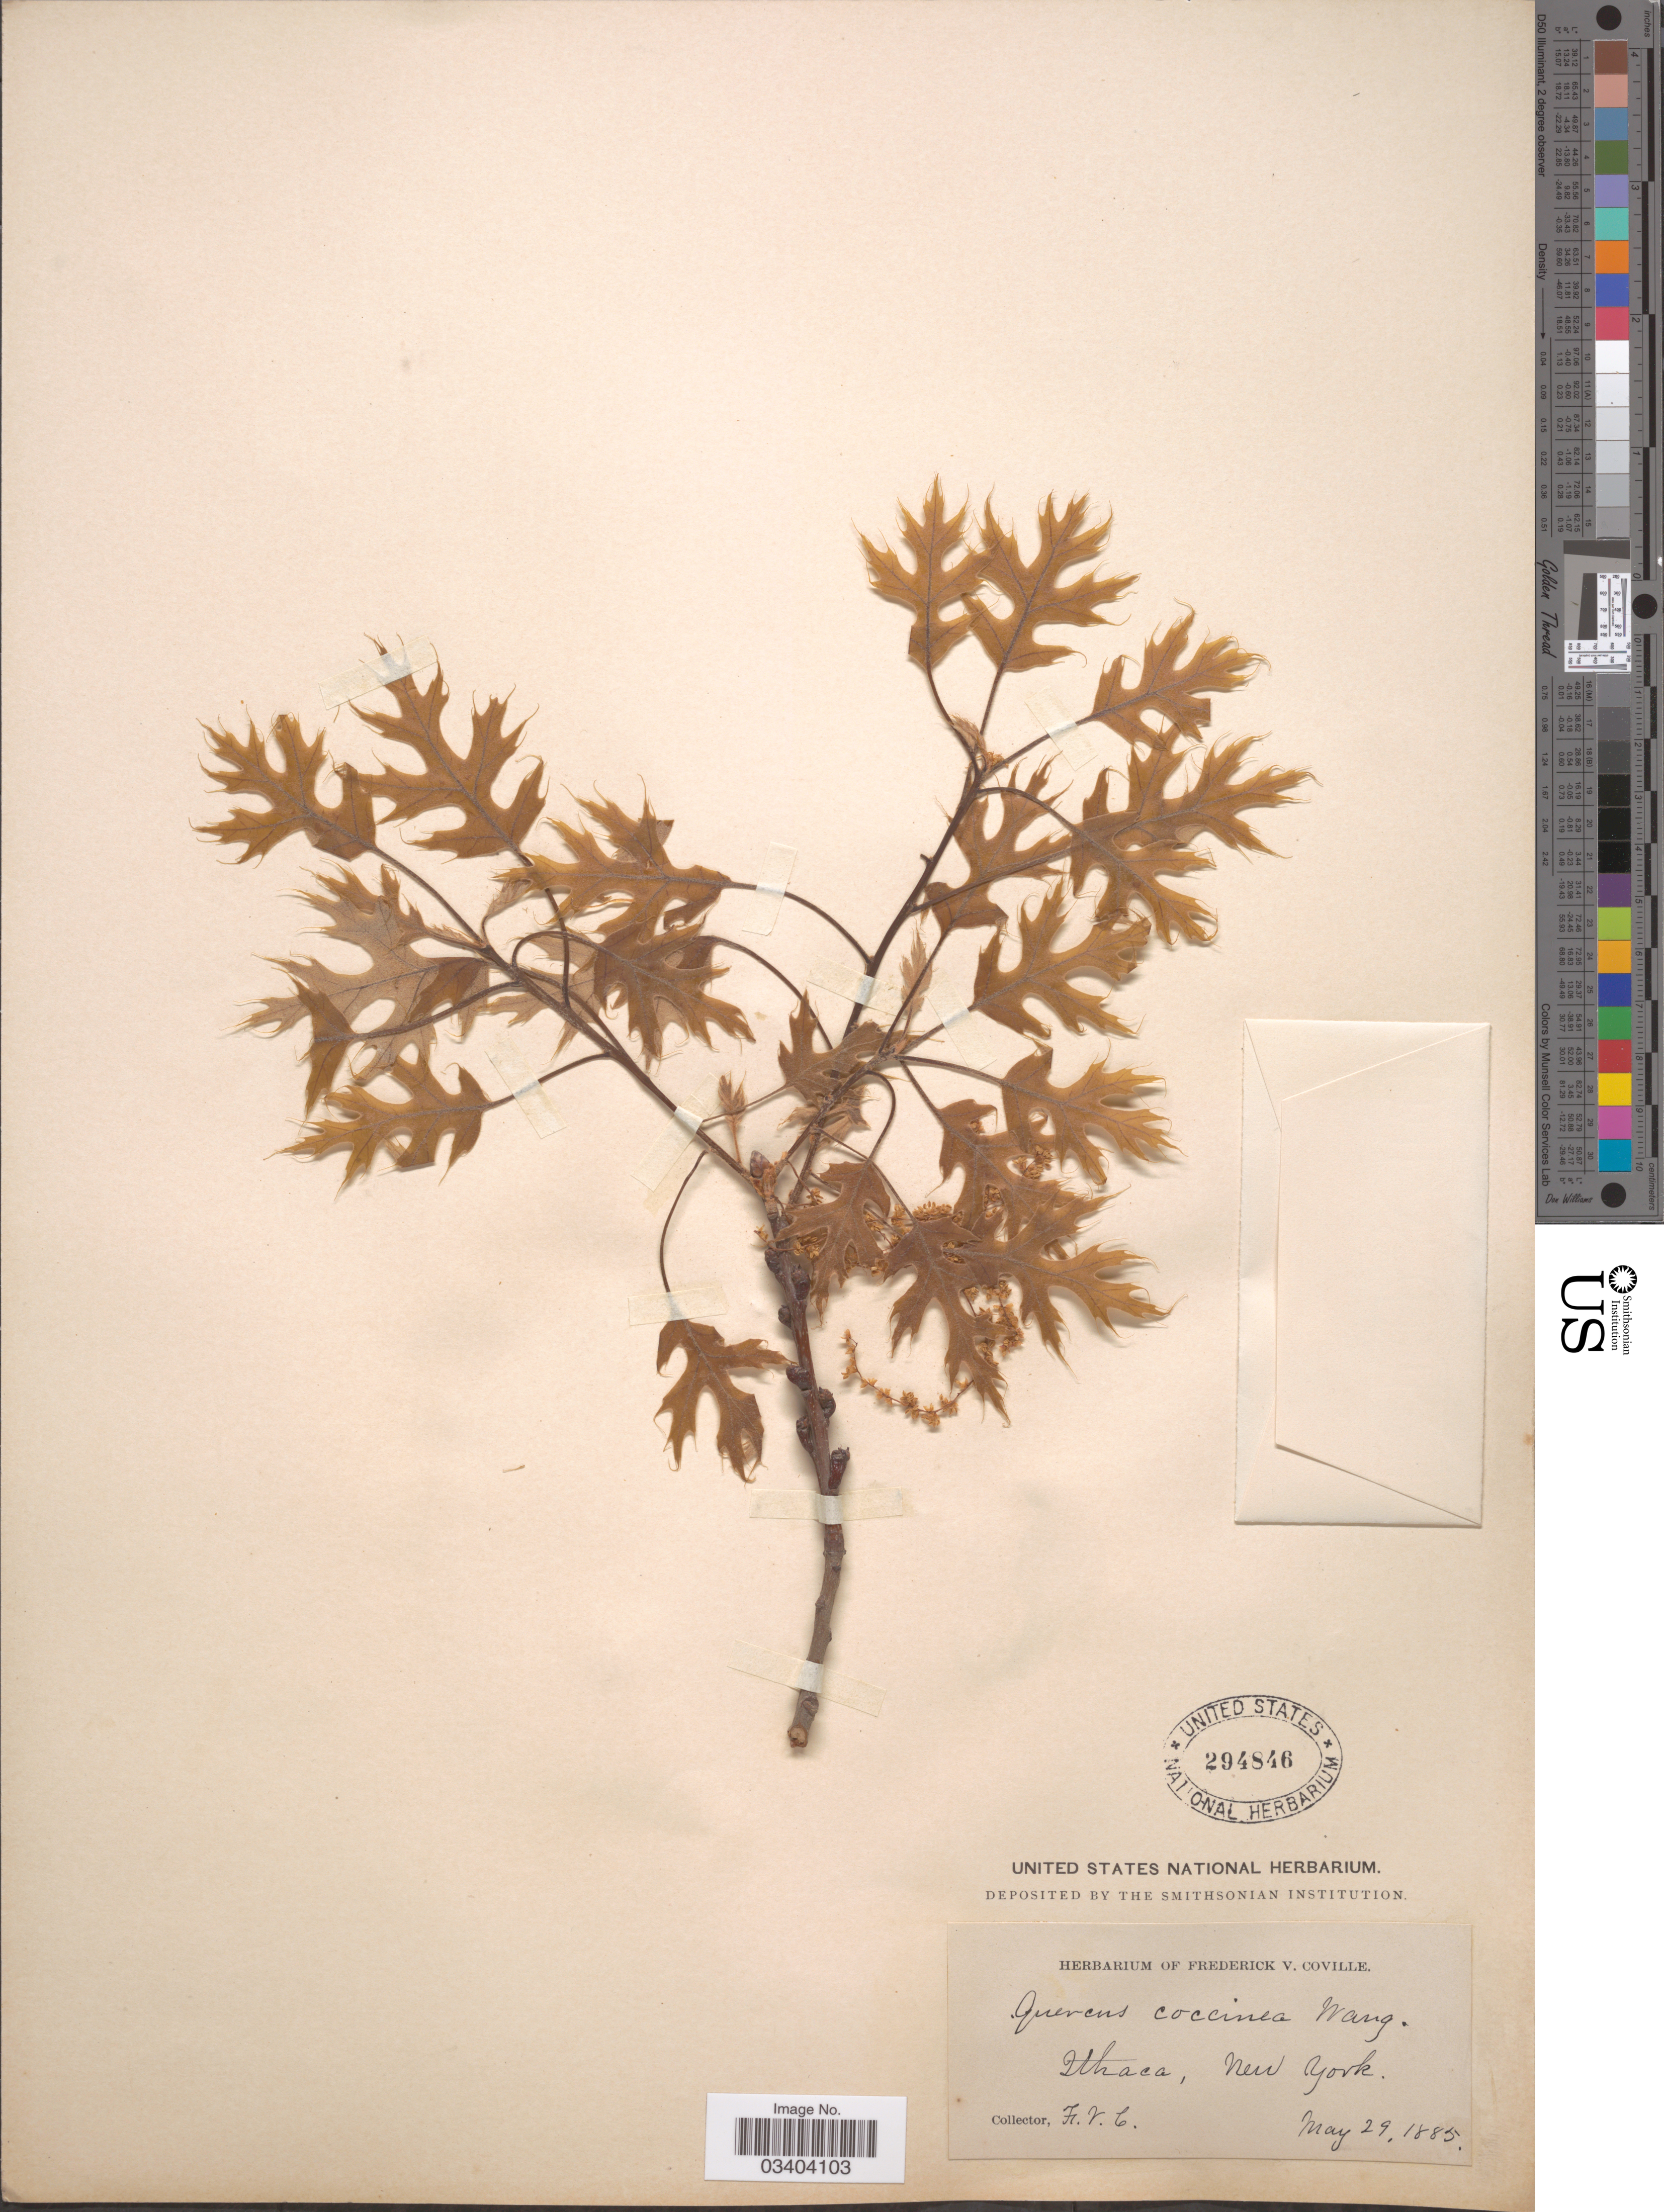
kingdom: Plantae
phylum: Tracheophyta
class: Magnoliopsida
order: Fagales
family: Fagaceae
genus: Quercus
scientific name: Quercus coccinea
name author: Münchh.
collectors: F. V. Coville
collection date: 1885-05-29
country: United States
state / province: New York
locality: Ithaca.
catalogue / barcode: US 294846